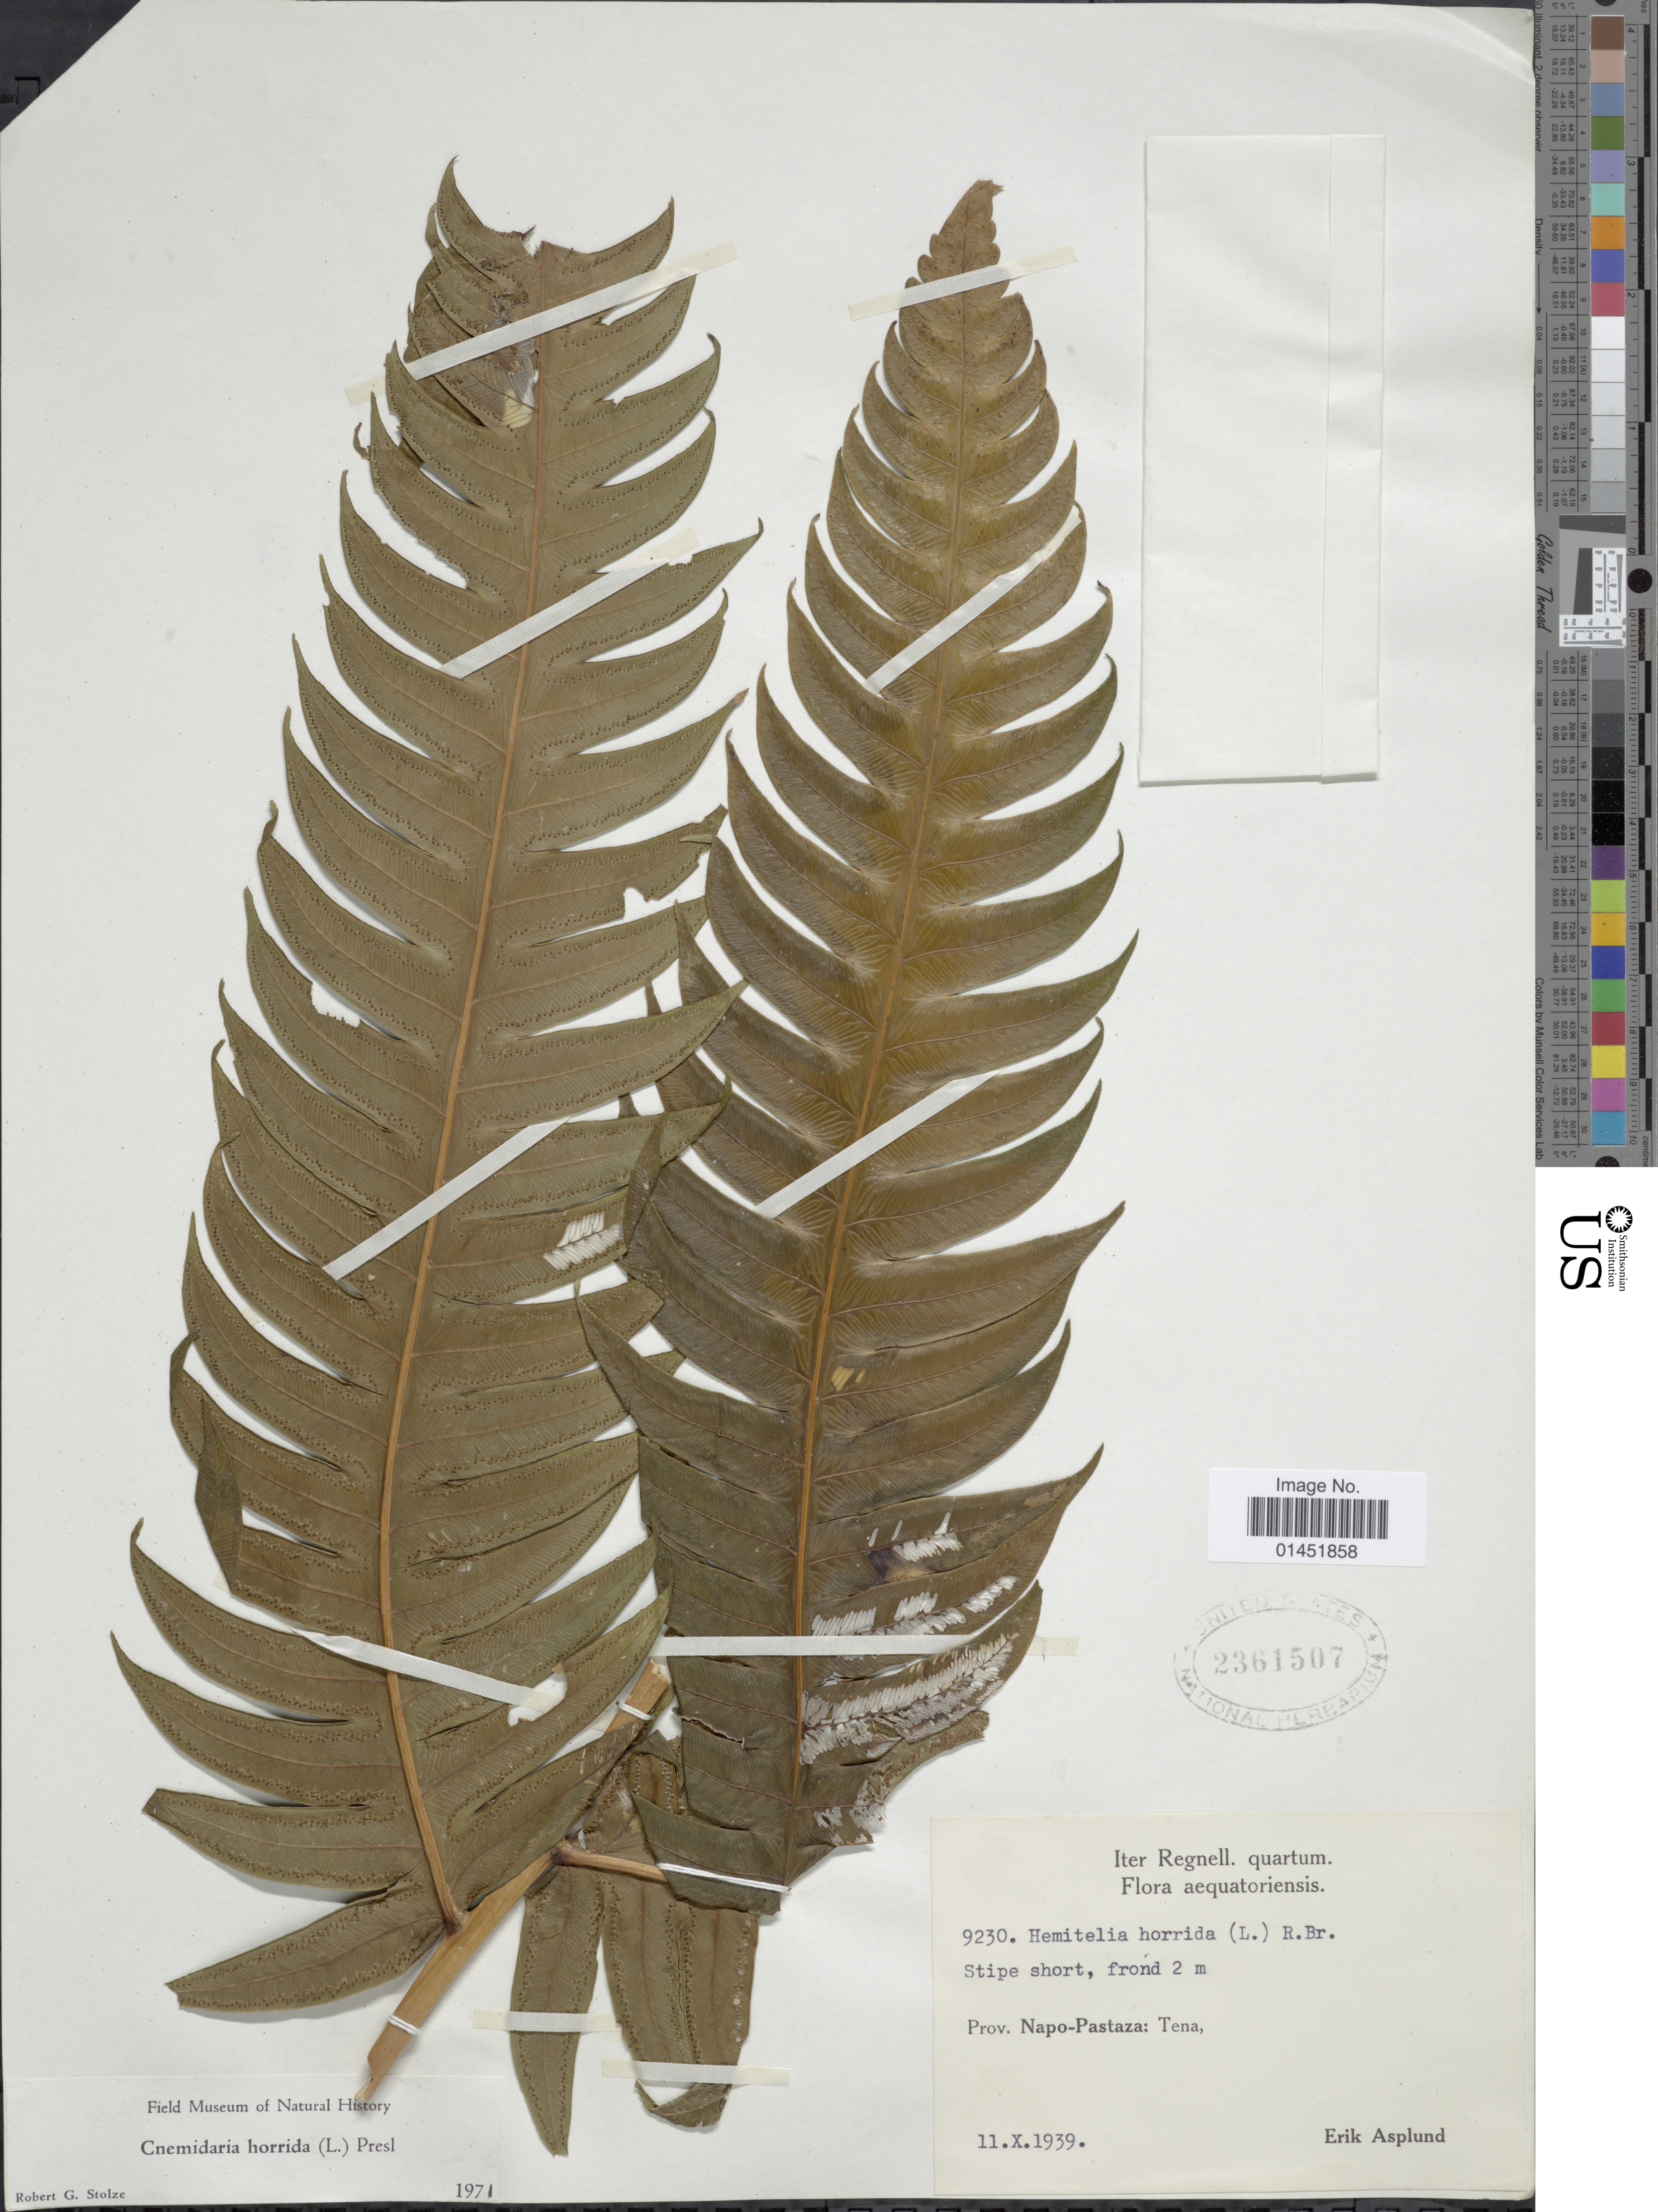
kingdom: Plantae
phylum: Tracheophyta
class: Polypodiopsida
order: Cyatheales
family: Cyatheaceae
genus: Cyathea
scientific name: Cyathea horrida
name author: (L.) Sm.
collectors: E. Asplund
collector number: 9230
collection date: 1939-10-11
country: Ecuador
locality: Prov. Napo-Pastaza: Tena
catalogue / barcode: US 2361507